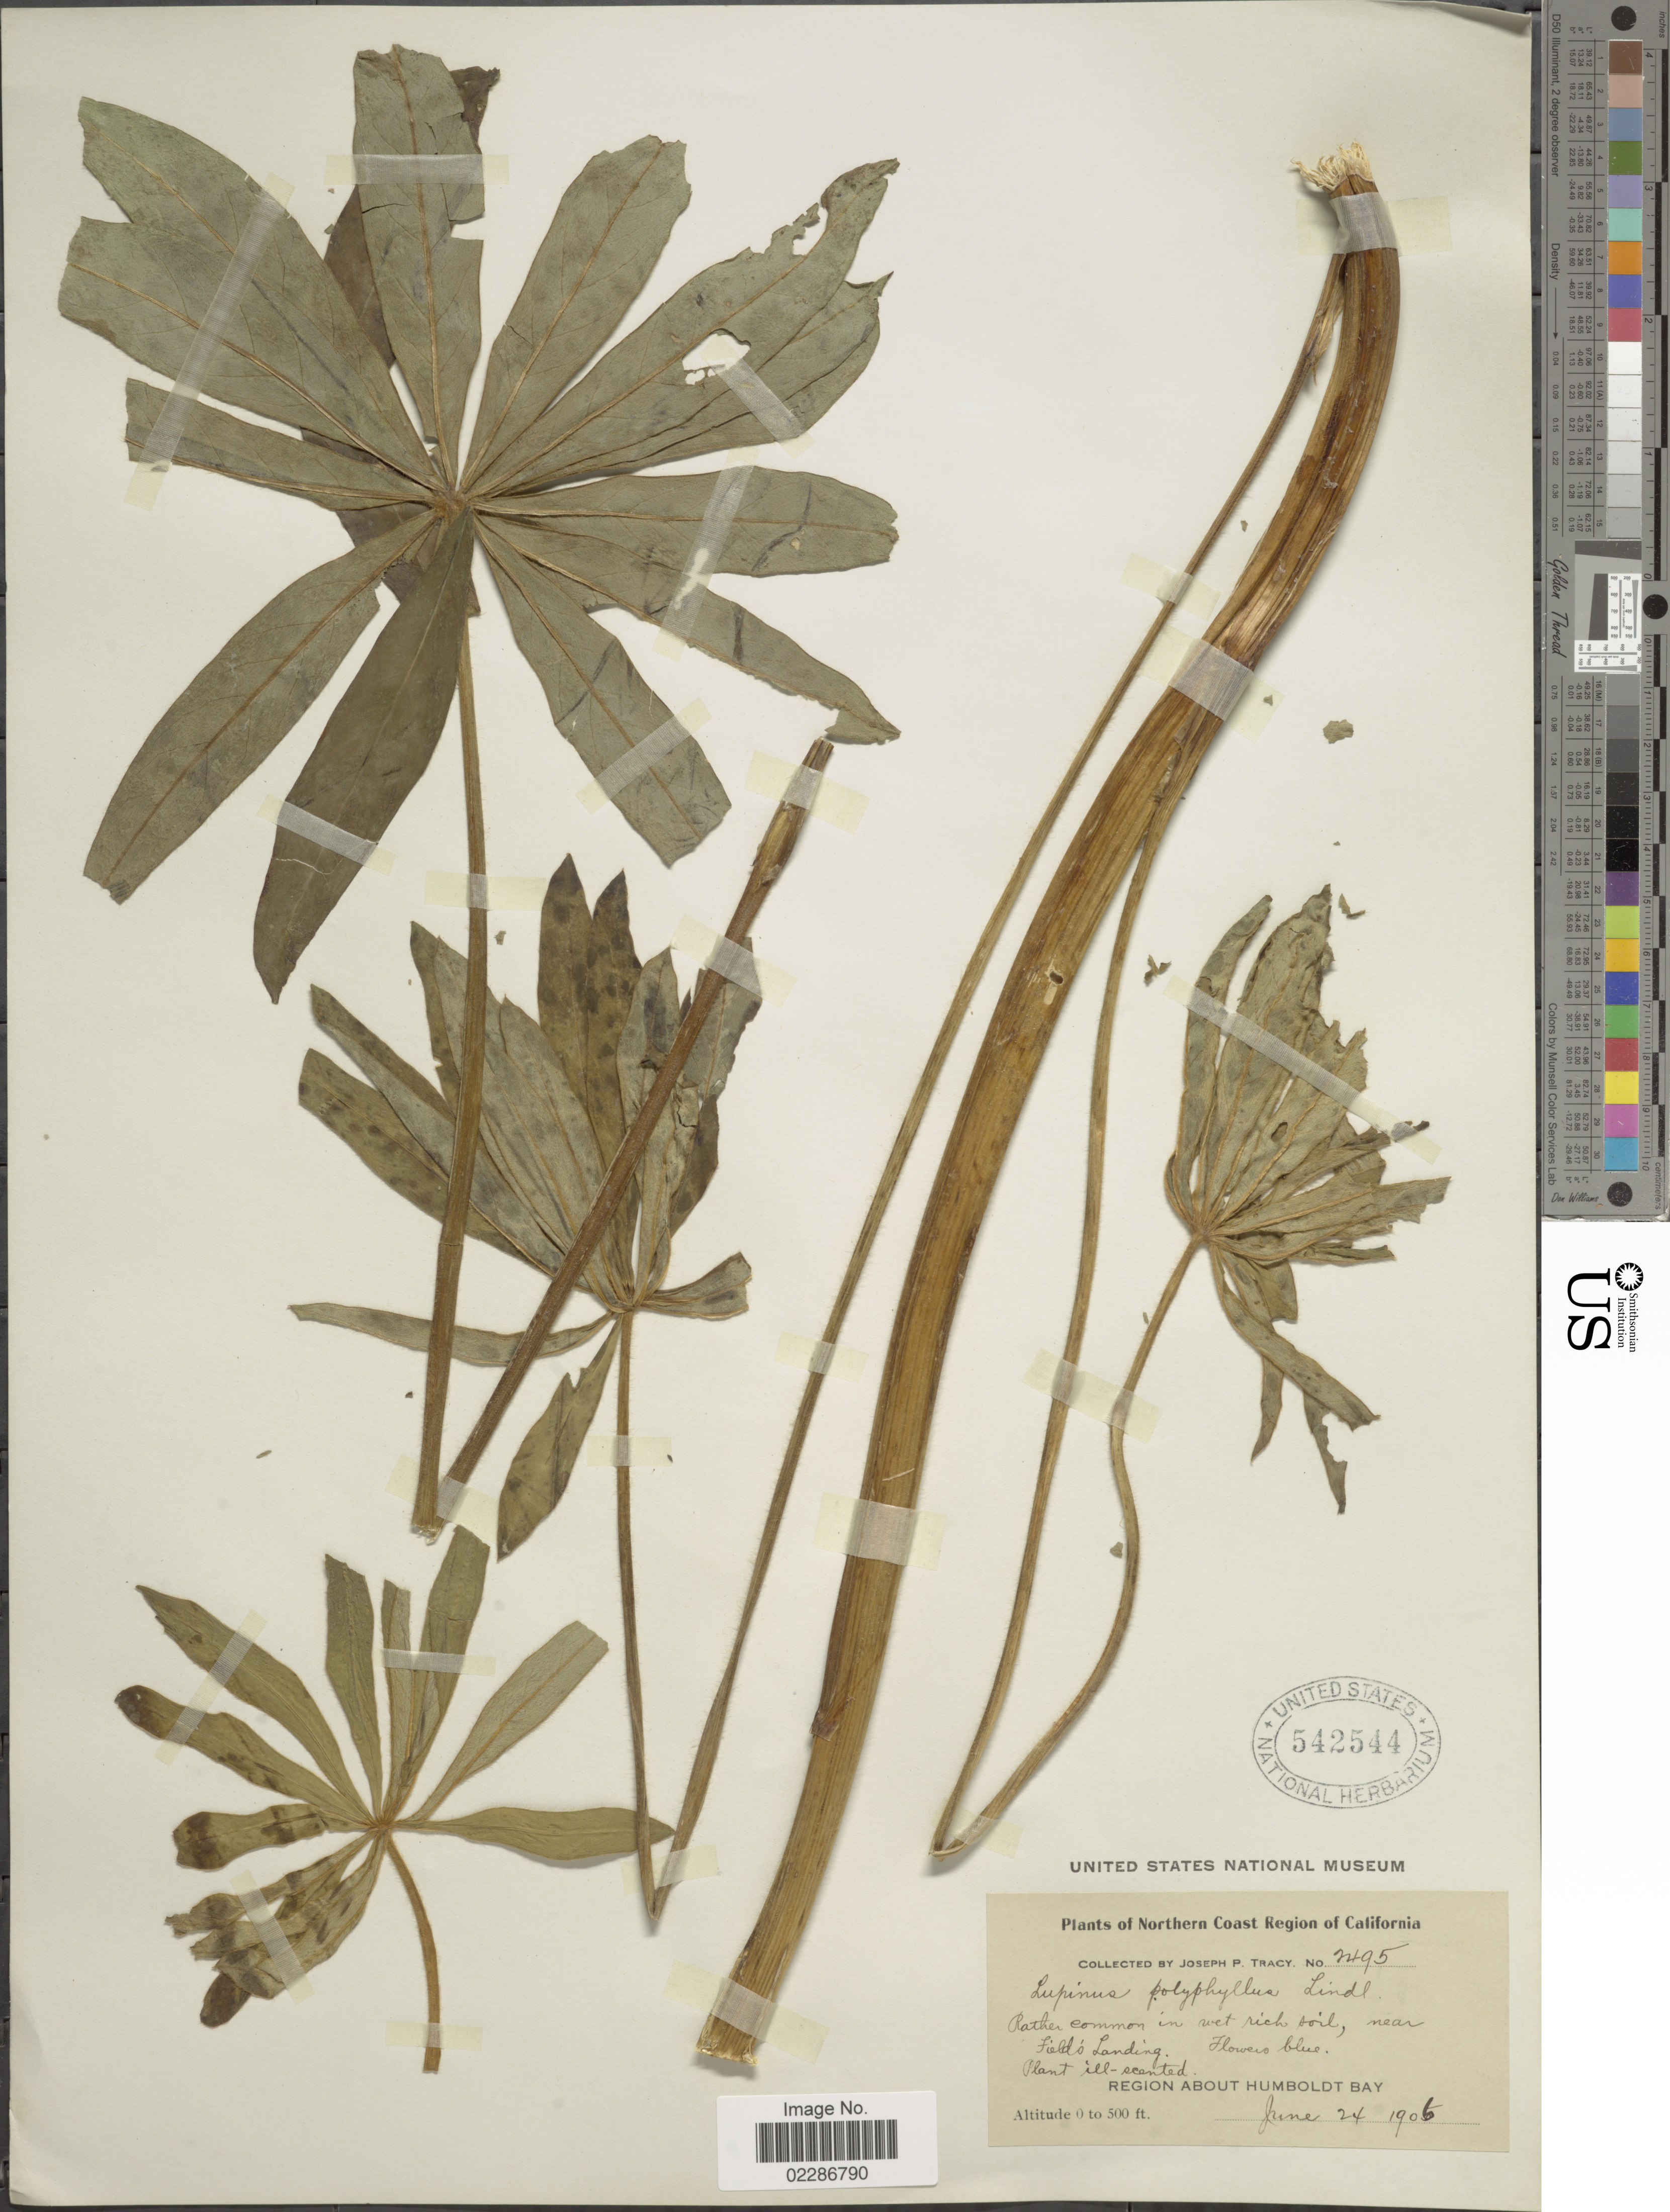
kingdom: Plantae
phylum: Tracheophyta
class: Magnoliopsida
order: Fabales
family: Fabaceae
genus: Lupinus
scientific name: Lupinus polyphyllus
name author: Lindl.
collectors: J. Tracy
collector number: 2495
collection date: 1906-06-24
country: United States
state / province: California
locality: Northern Coast Region of California, rathern common in wet rich soil, near Fields Landing, region about Humboldt Bay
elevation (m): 0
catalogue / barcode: US 542544